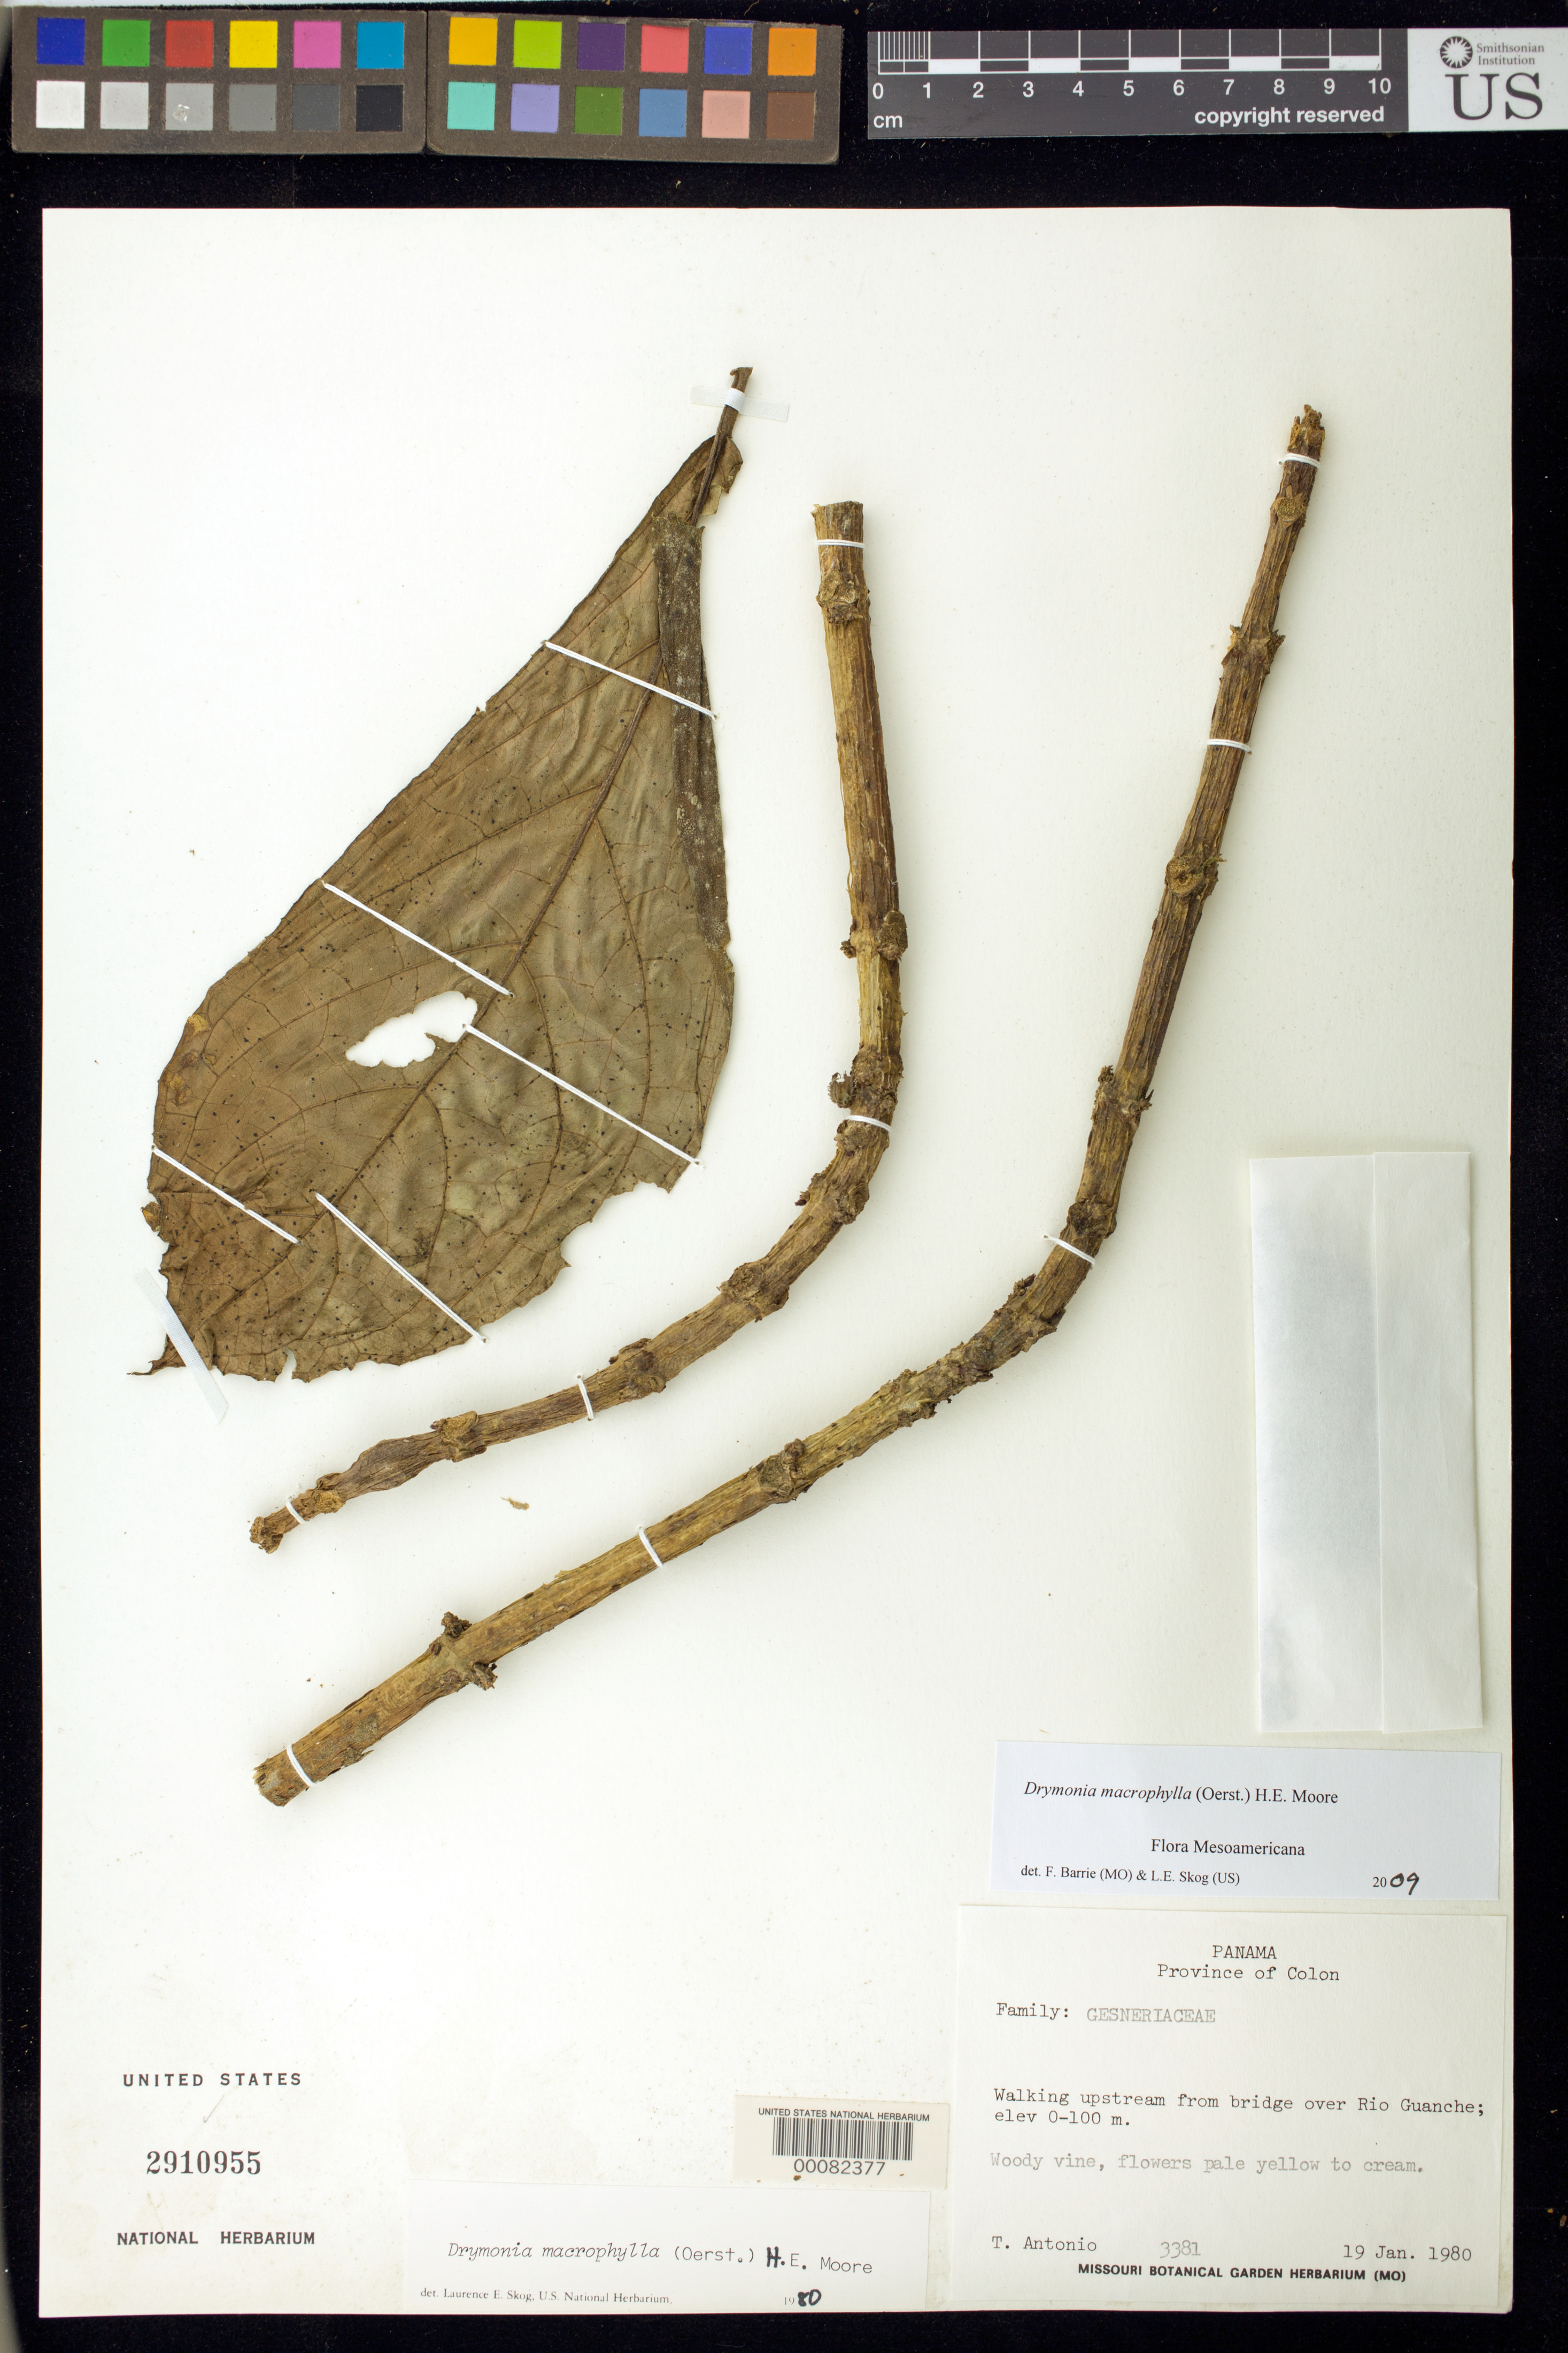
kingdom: Plantae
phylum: Tracheophyta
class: Magnoliopsida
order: Lamiales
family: Gesneriaceae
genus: Drymonia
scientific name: Drymonia macrophylla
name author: (Oerst.) H.E. Moore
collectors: T. Antonio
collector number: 3381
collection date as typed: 19 Jan 1980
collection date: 1980-01-19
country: Panama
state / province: Colón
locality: Walking upstream from bridge over Rio Guanche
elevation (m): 0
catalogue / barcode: US 2910955